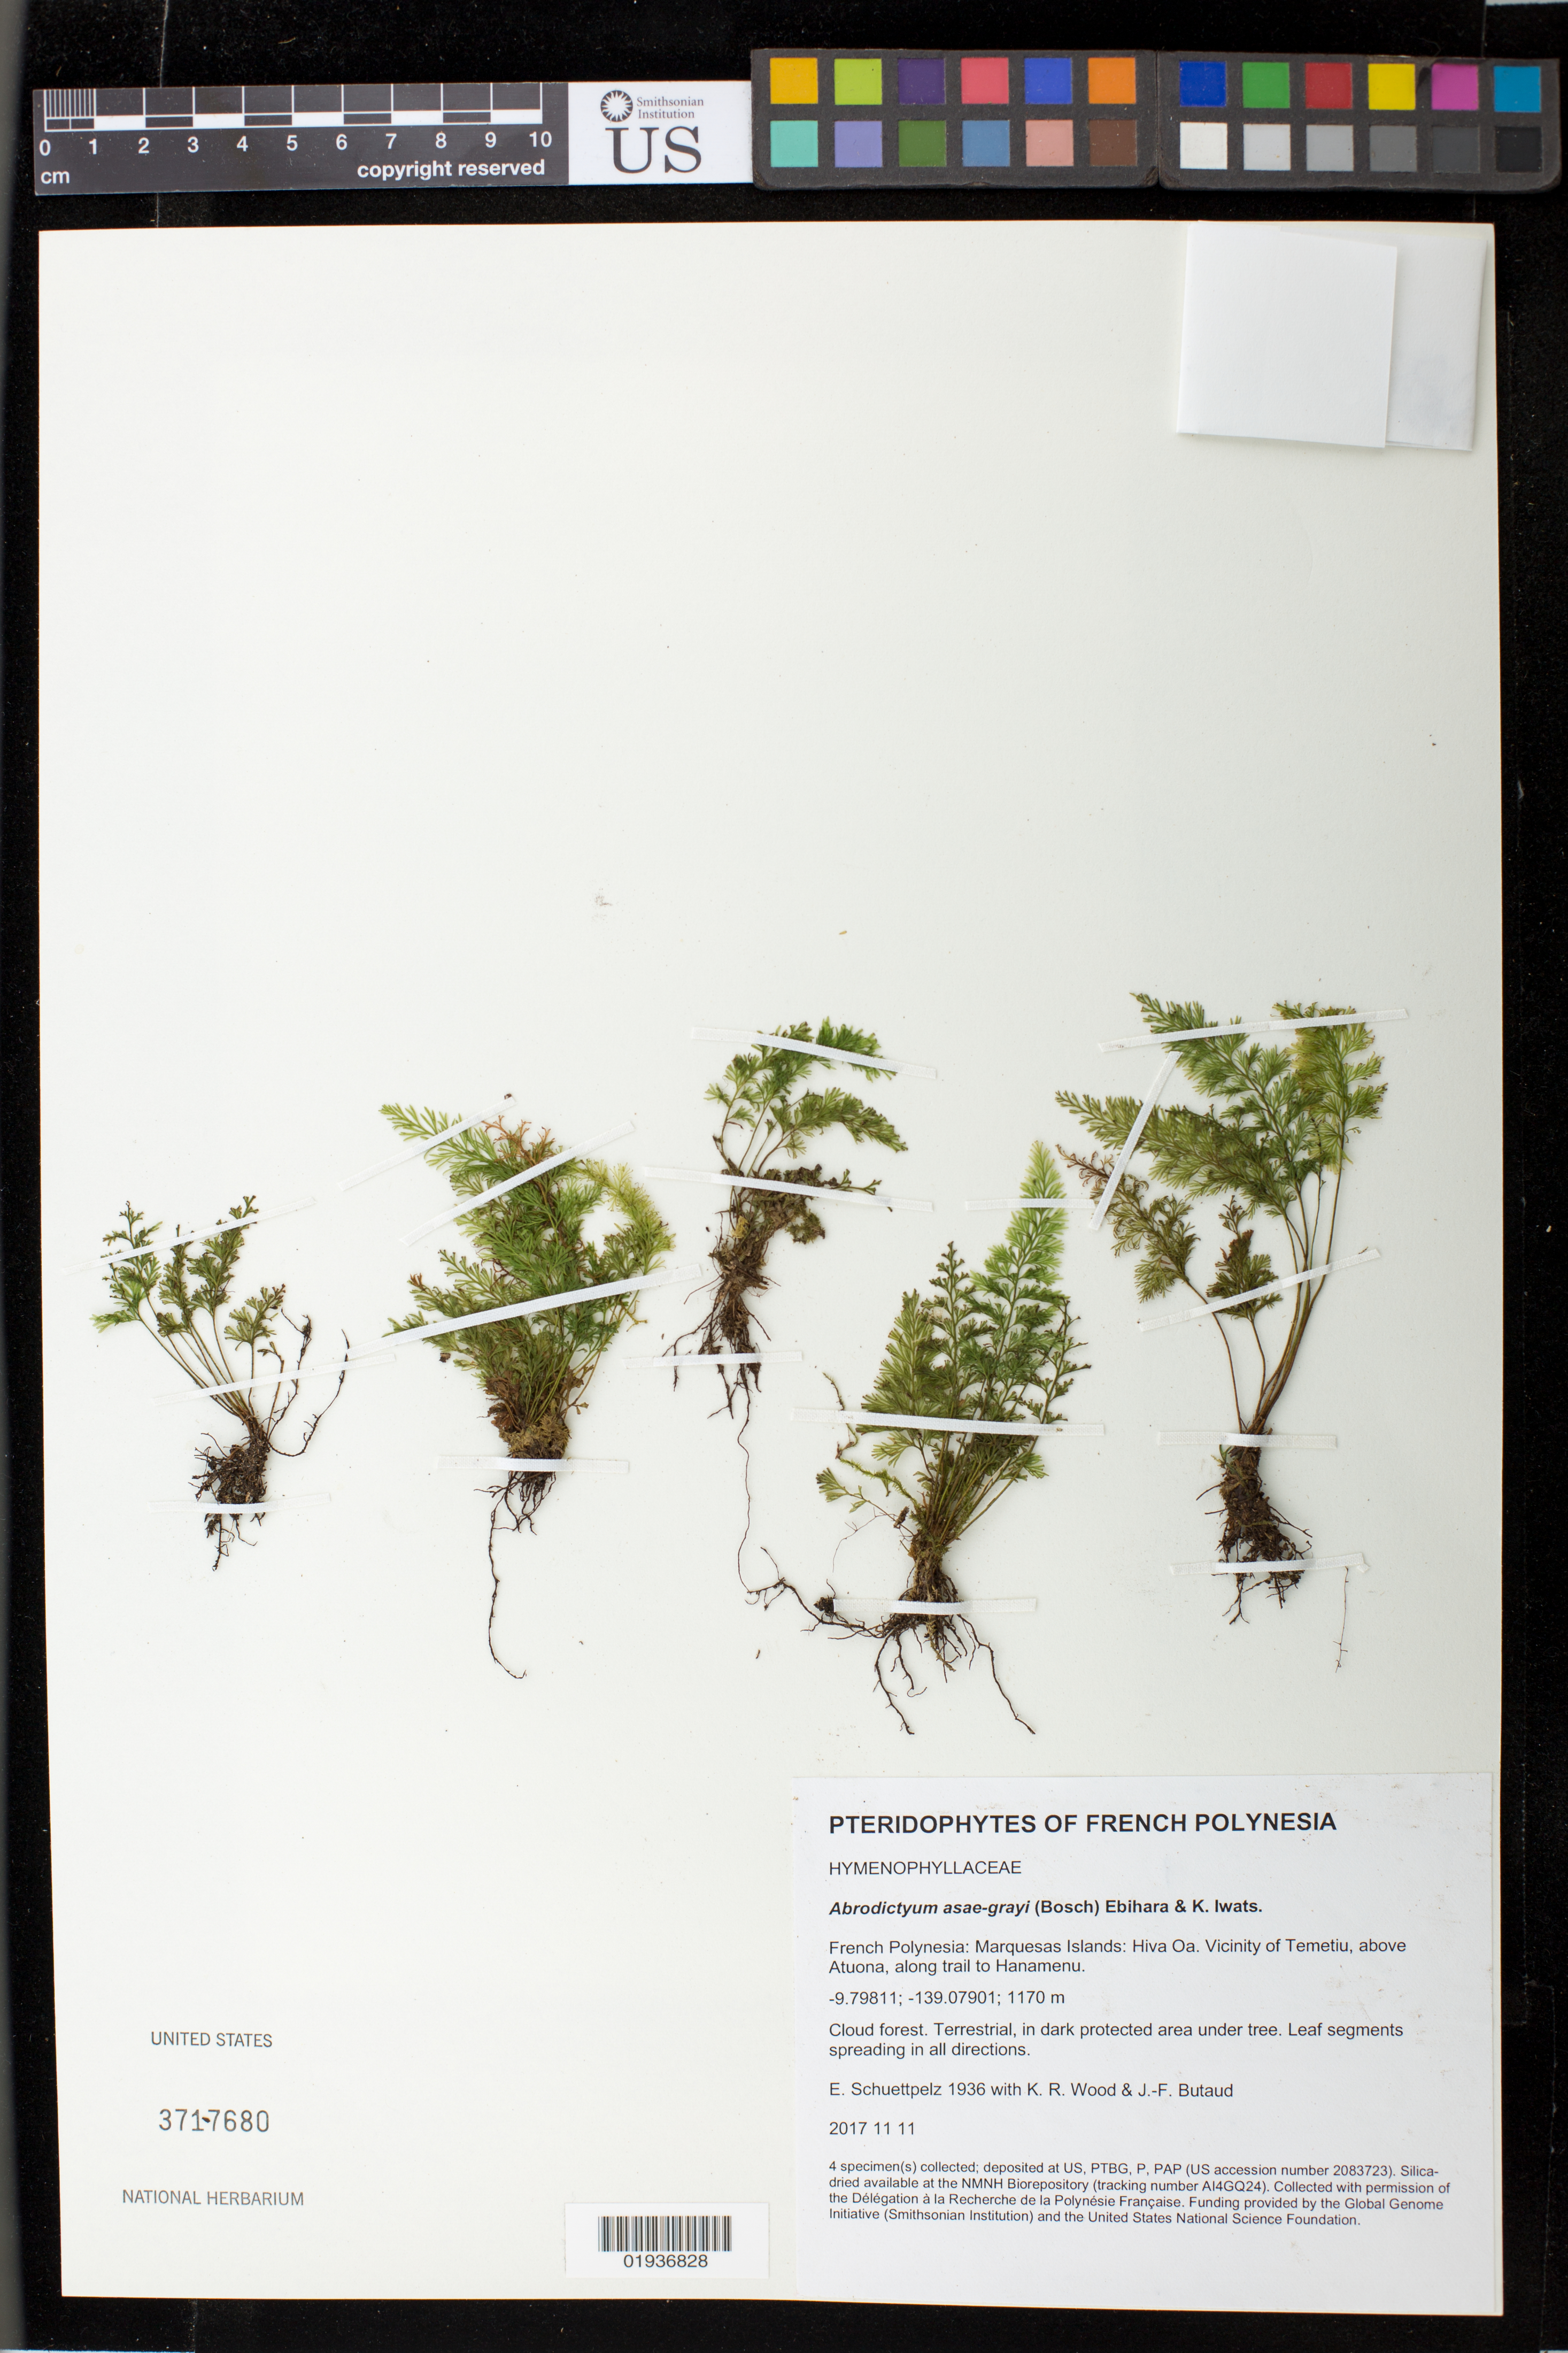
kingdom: Plantae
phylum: Tracheophyta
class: Polypodiopsida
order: Hymenophyllales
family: Hymenophyllaceae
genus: Abrodictyum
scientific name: Abrodictyum asae-grayi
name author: (Bosch) Ebihara & K. Iwats.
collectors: E. Schuettpelz, K. R. Wood & J. -F. Butaud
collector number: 1936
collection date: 2017-11-11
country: French Polynesia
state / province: Marquesas Islands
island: Hiva Oa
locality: Vicinity of Temetiu, above Atuona, along trail to Hanamenu.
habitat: Cloud forest.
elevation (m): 1170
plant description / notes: Collected with permission of the Délégation à la Recherche de la Polynésie Française. Funding provided by the Global Genome Initiative (Smithsonian Institution) and the United States National Science Foundation. Silica dried tissue stored at AI4GQ24 in the NMNH Biorepository, Smithsonian Institution.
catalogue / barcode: US 3717680